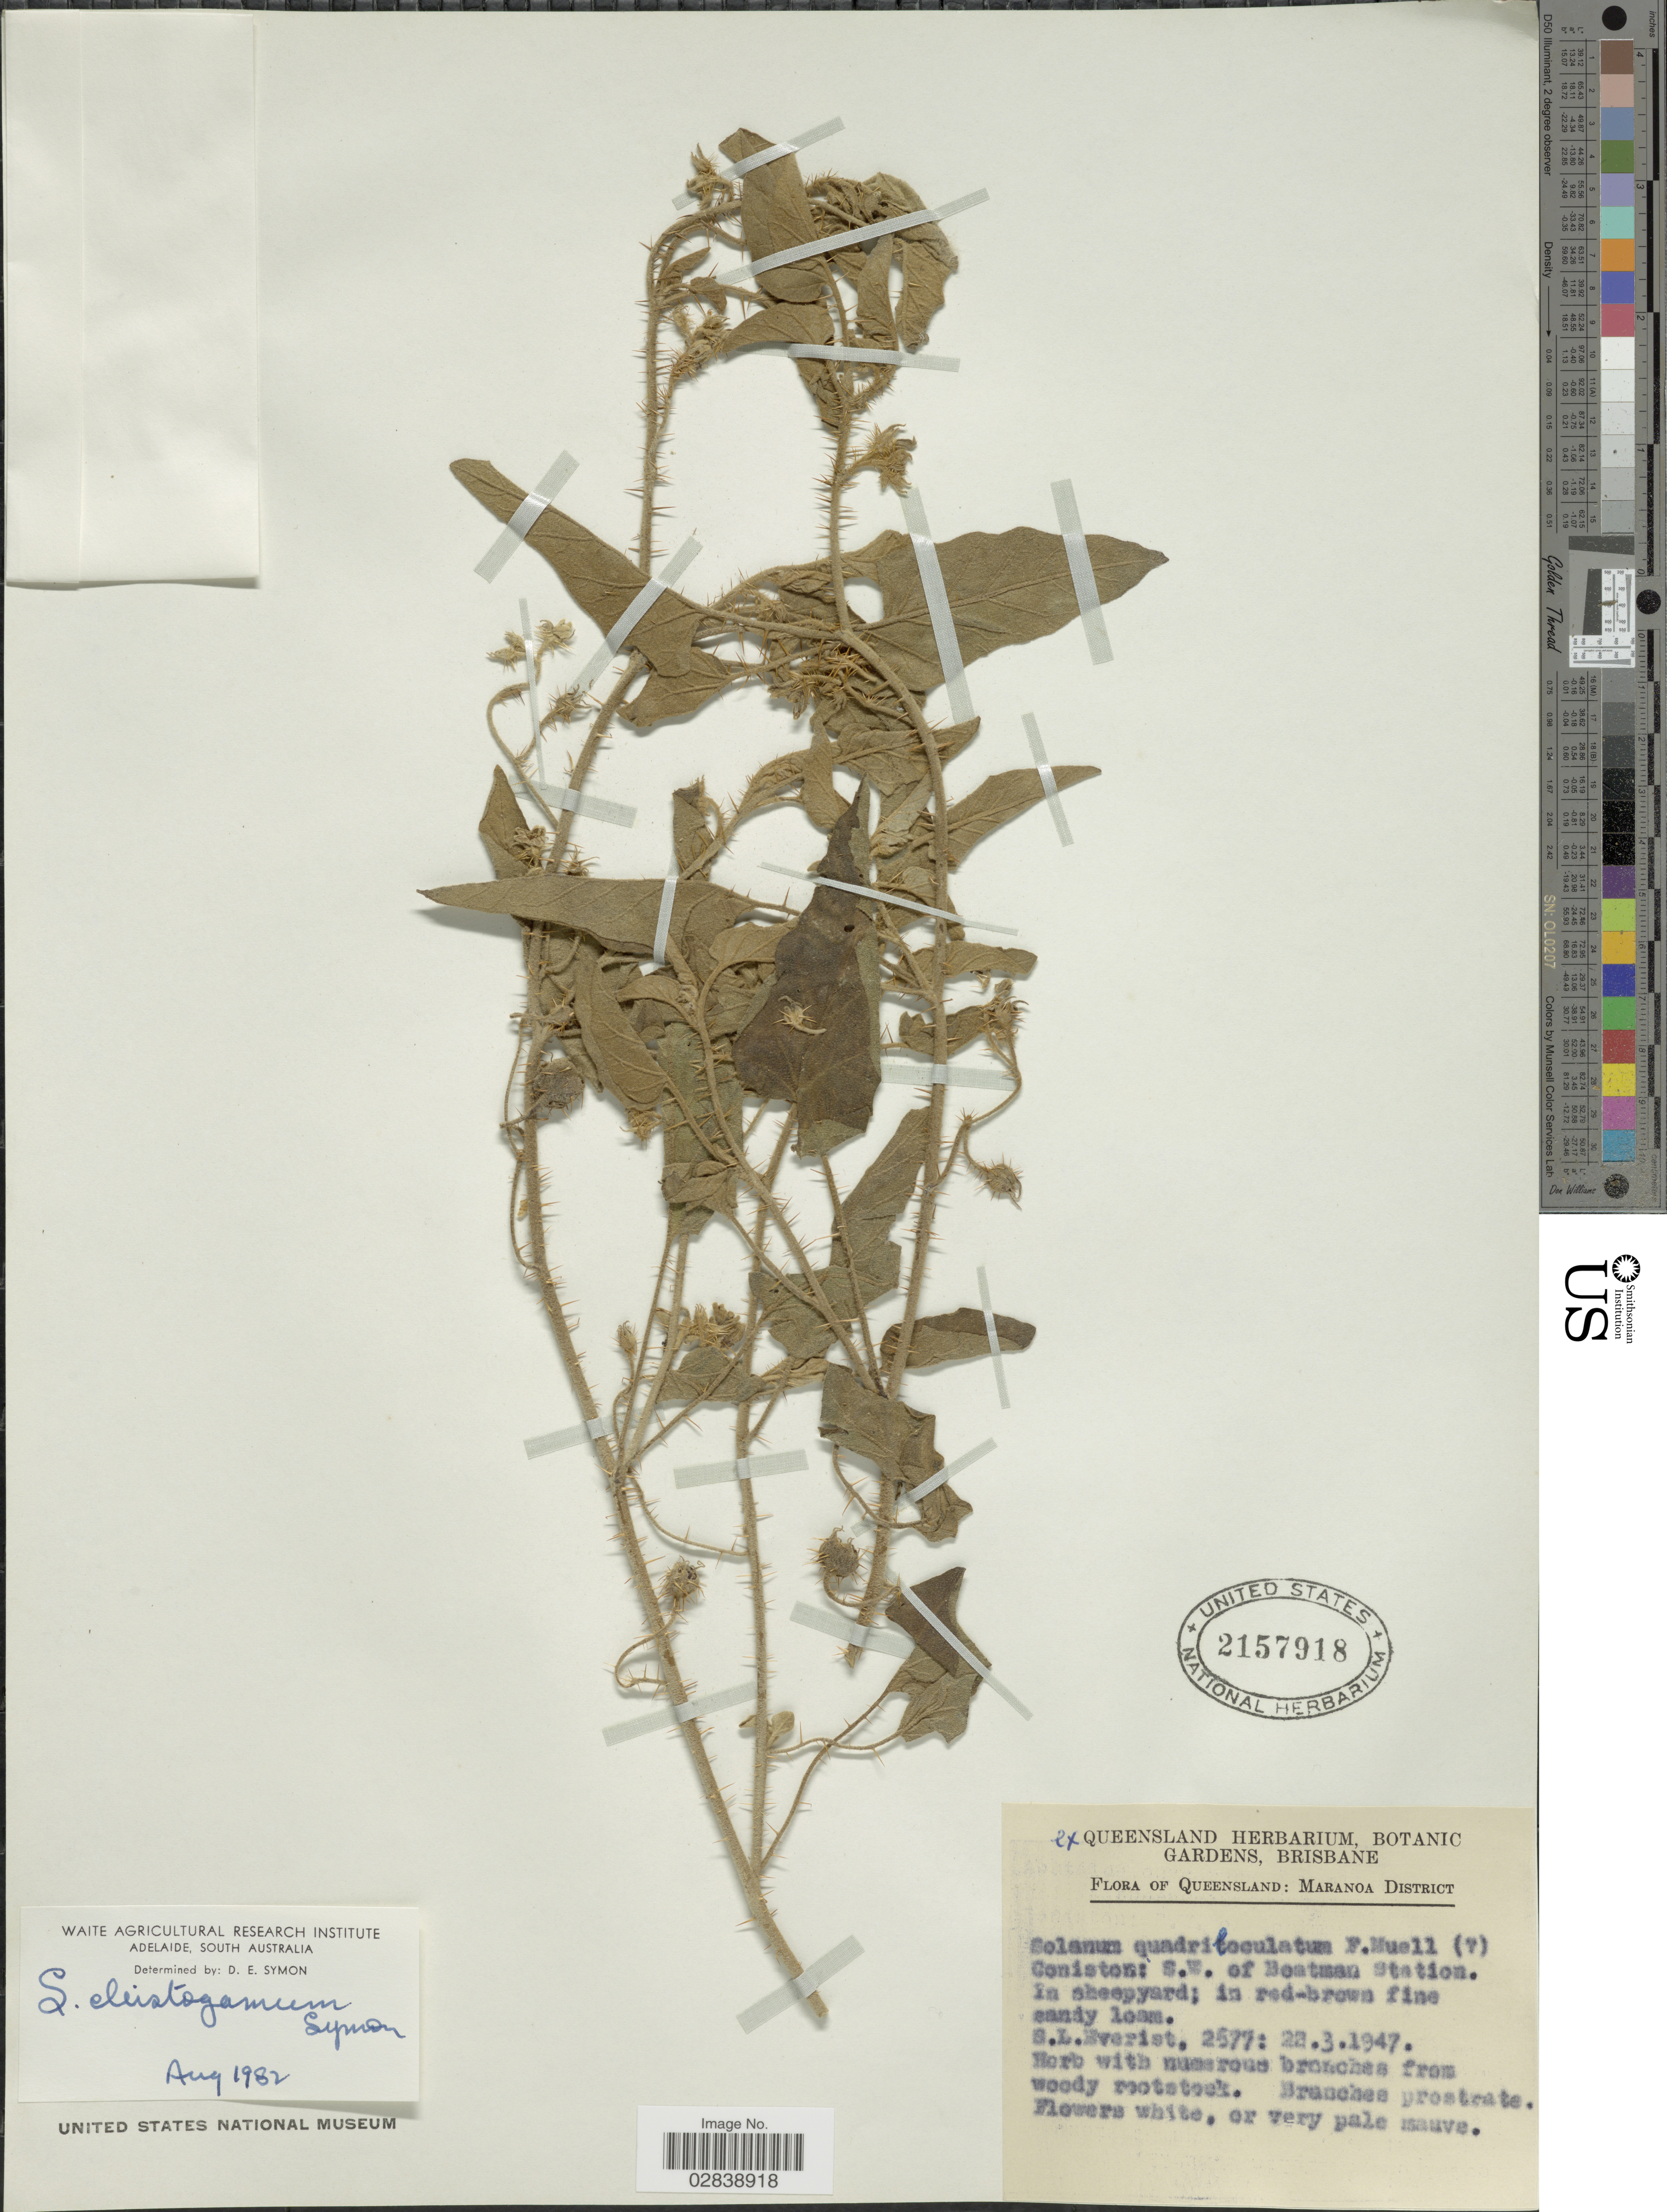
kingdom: Plantae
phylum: Tracheophyta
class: Magnoliopsida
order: Solanales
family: Solanaceae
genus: Solanum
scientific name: Solanum cleistogamum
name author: Symon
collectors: S. Everist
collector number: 2577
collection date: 1947-03-22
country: Australia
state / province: Queensland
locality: Maranoa District. Coniston: S.W. of Beatman Station.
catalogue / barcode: US 2157918